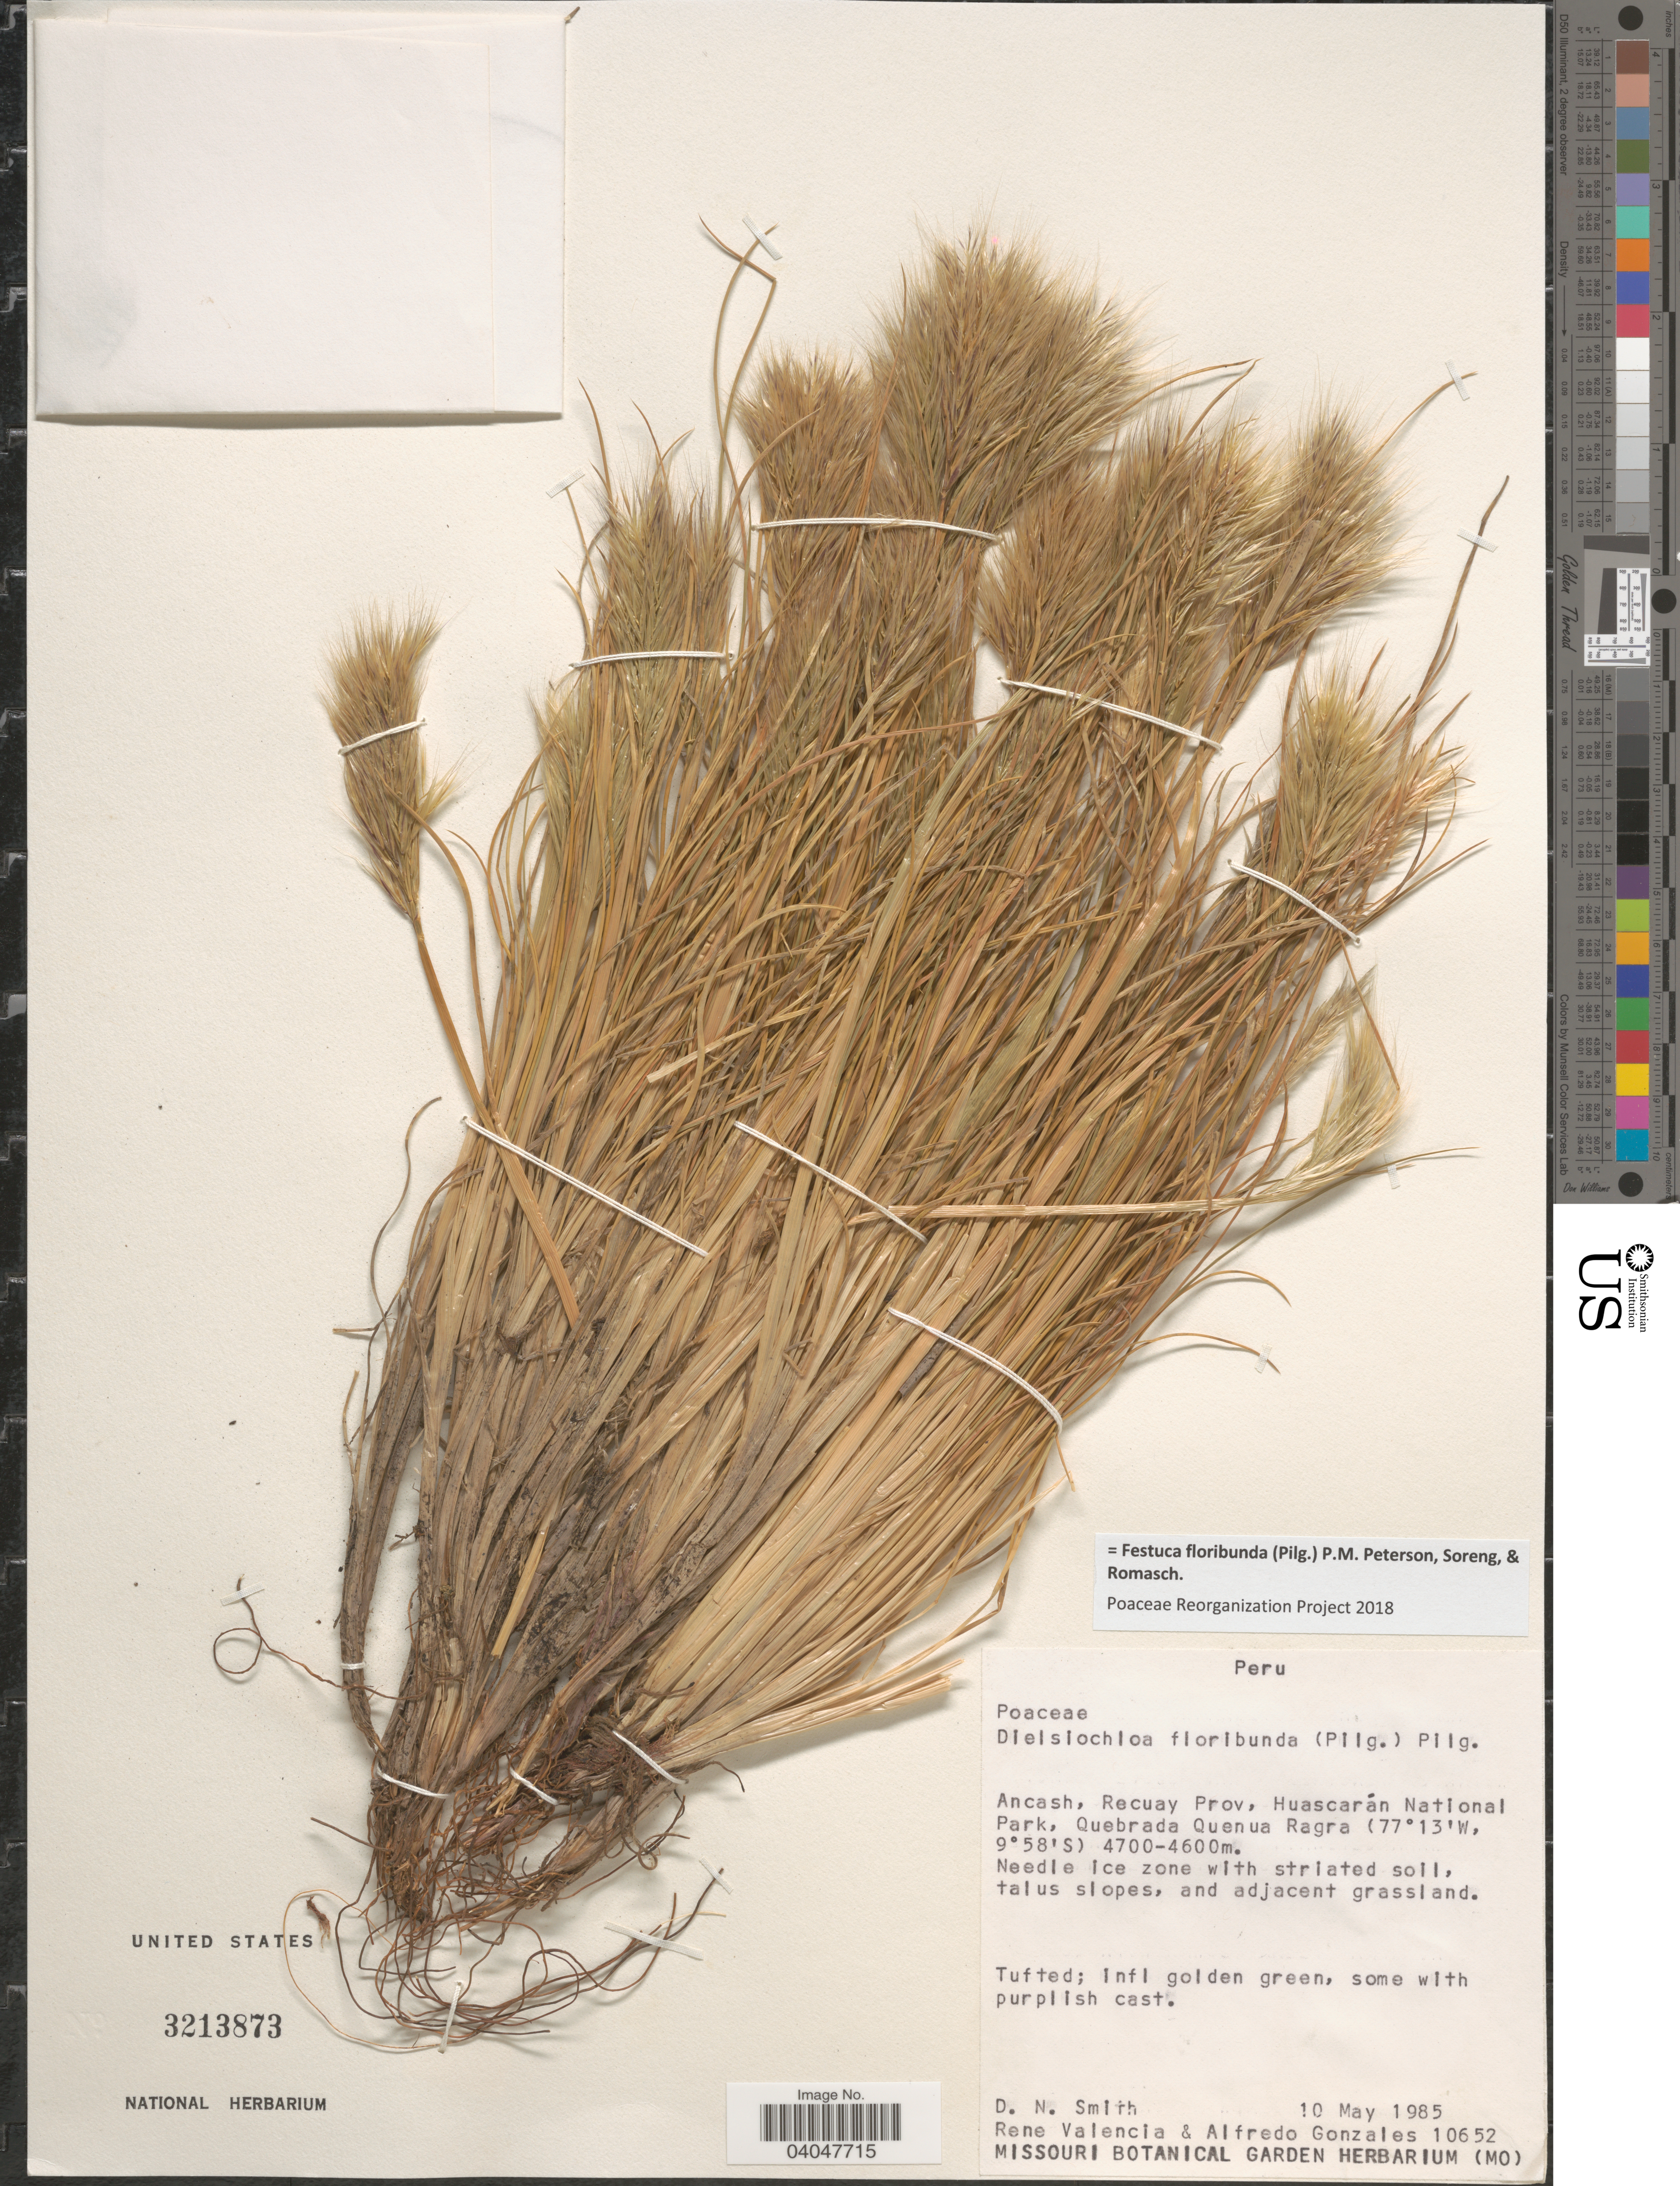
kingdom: Plantae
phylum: Tracheophyta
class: Liliopsida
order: Poales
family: Poaceae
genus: Festuca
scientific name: Festuca floribunda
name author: (Pilg.) P.M. Peterson et al.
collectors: D. Smith, R. Valencia & A. Gonzáles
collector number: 10652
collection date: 1985-05-10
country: Peru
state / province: Ancash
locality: Recuay Prov, Huascarán National Park, Quebrada Quena Ragra.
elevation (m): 4600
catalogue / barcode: US 3213873